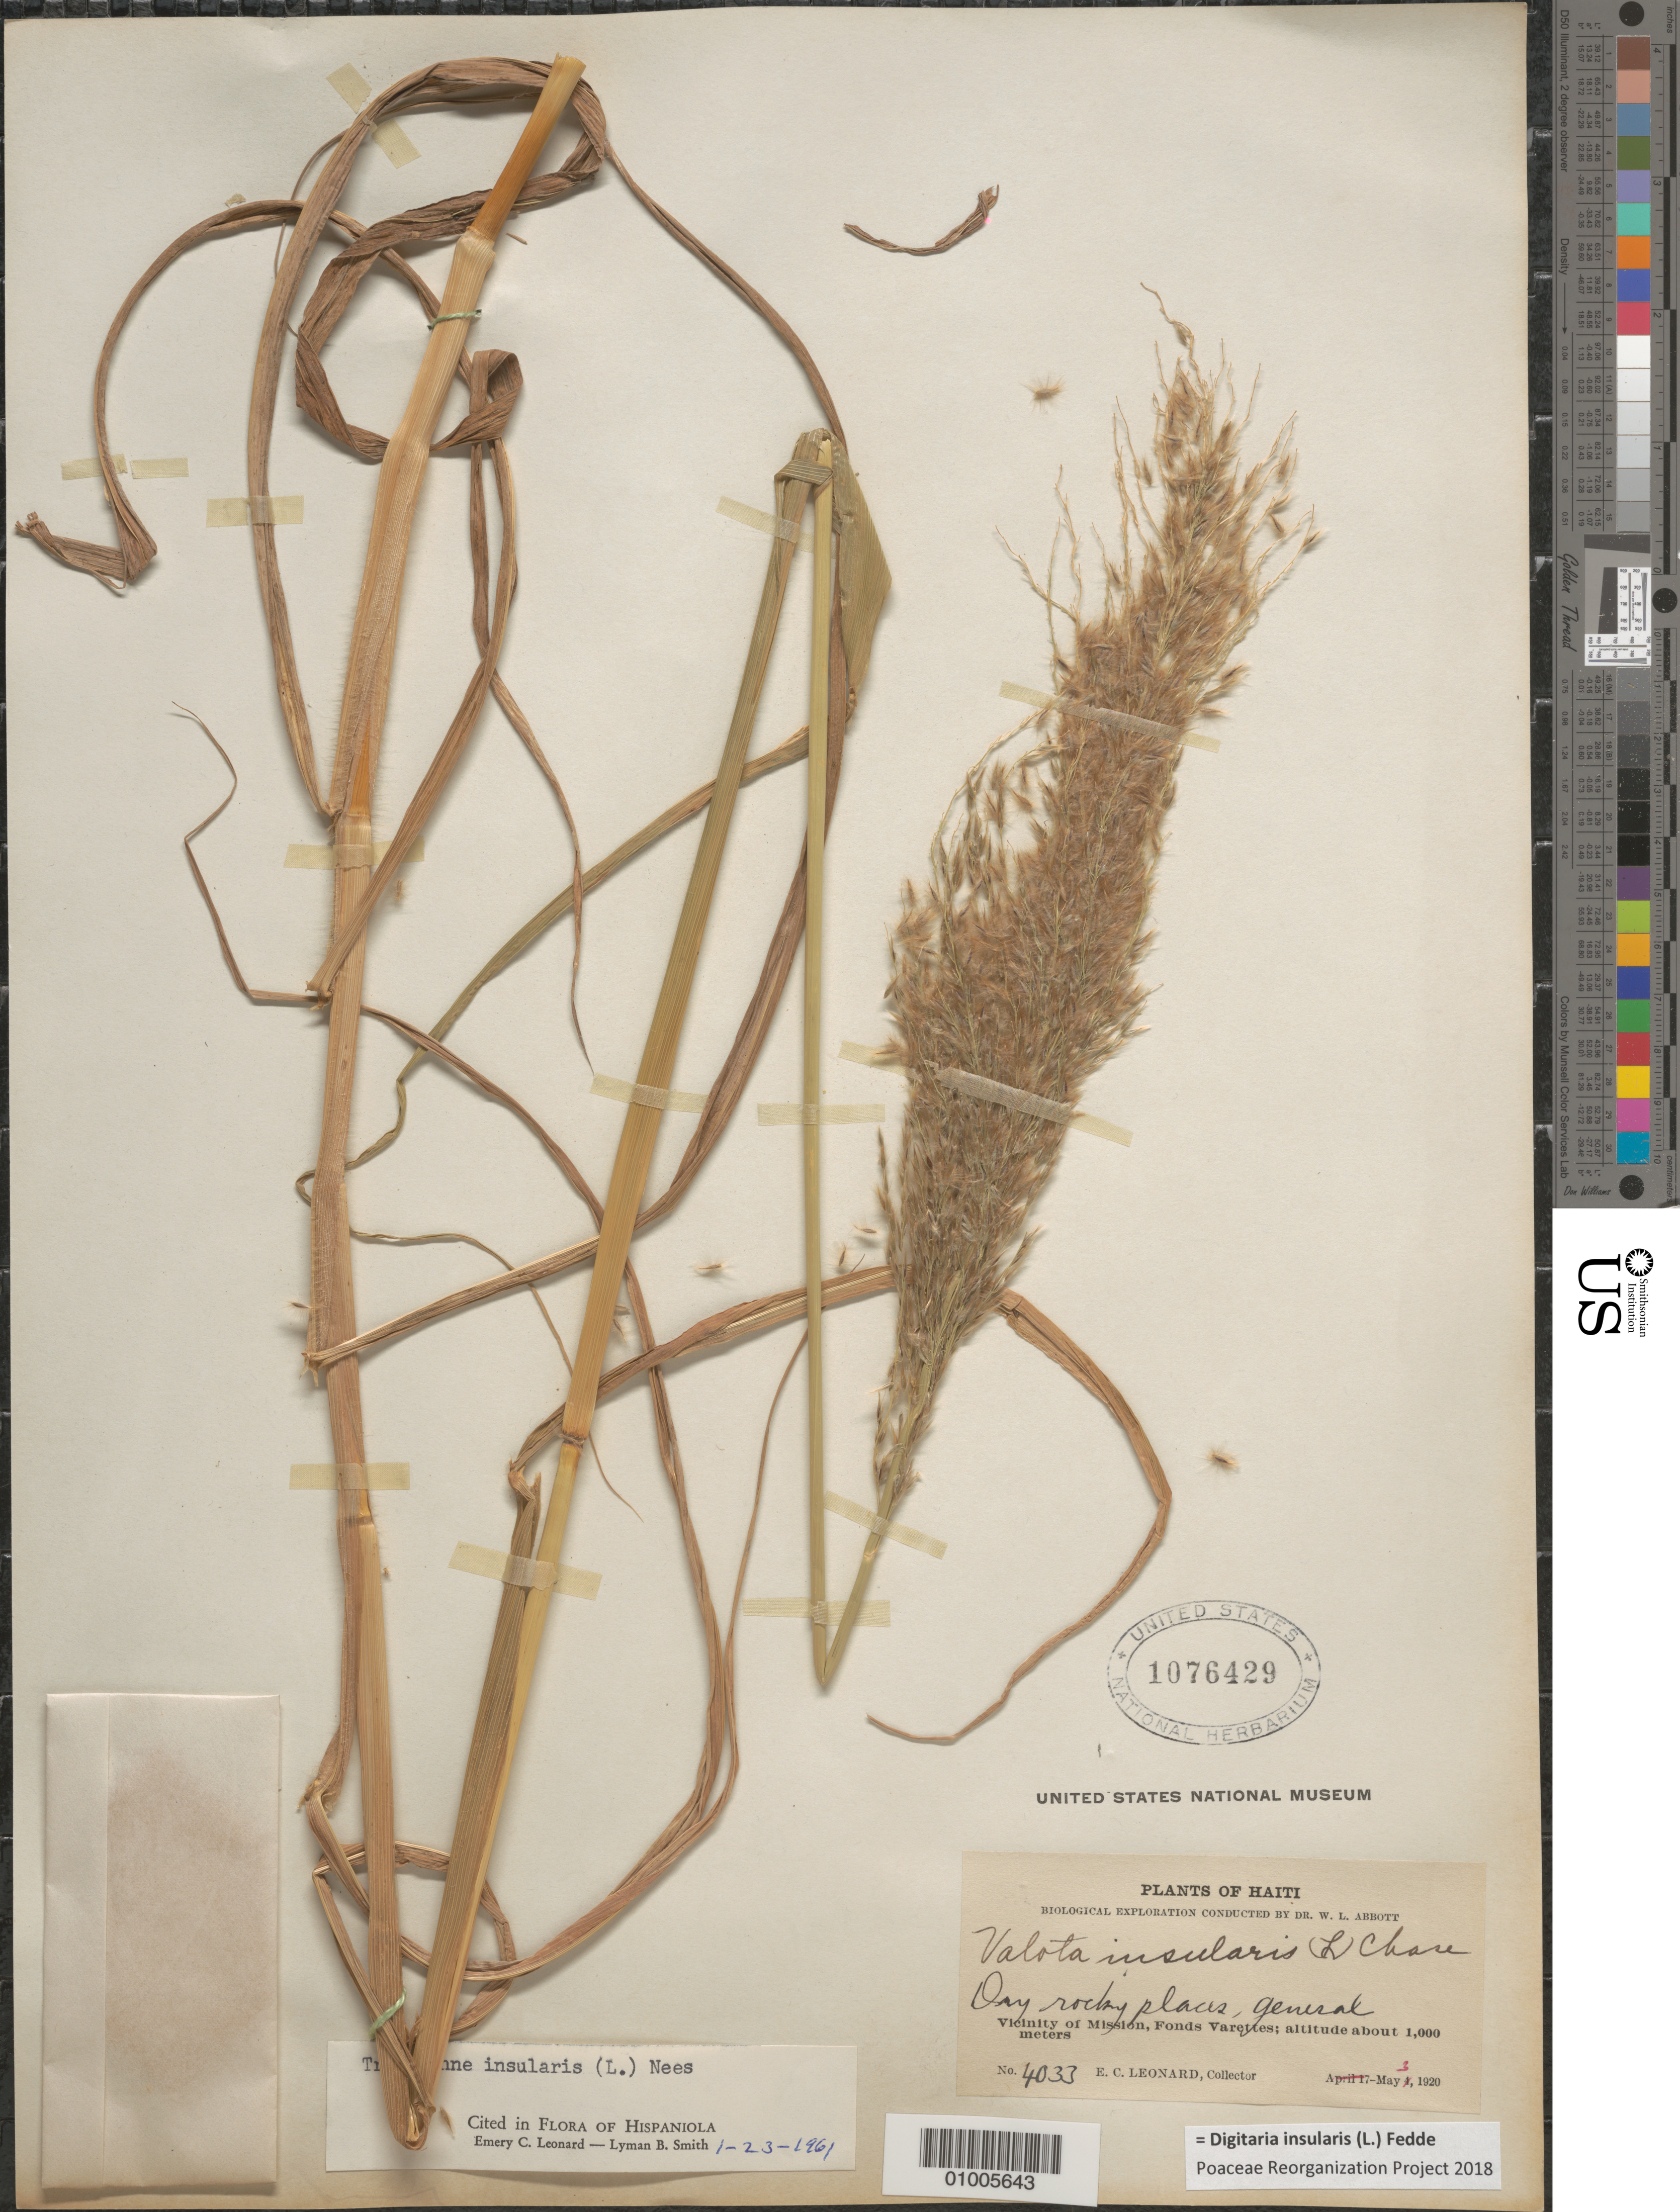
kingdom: Plantae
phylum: Tracheophyta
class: Liliopsida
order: Poales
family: Poaceae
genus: Digitaria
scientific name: Digitaria insularis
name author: (L.) Mez ex Ekman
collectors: E. C. Leonard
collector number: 4033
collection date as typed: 03 May 1920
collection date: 1920-05-03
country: Haiti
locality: Day Rocky places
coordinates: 0 N, 0 E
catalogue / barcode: US 1076429